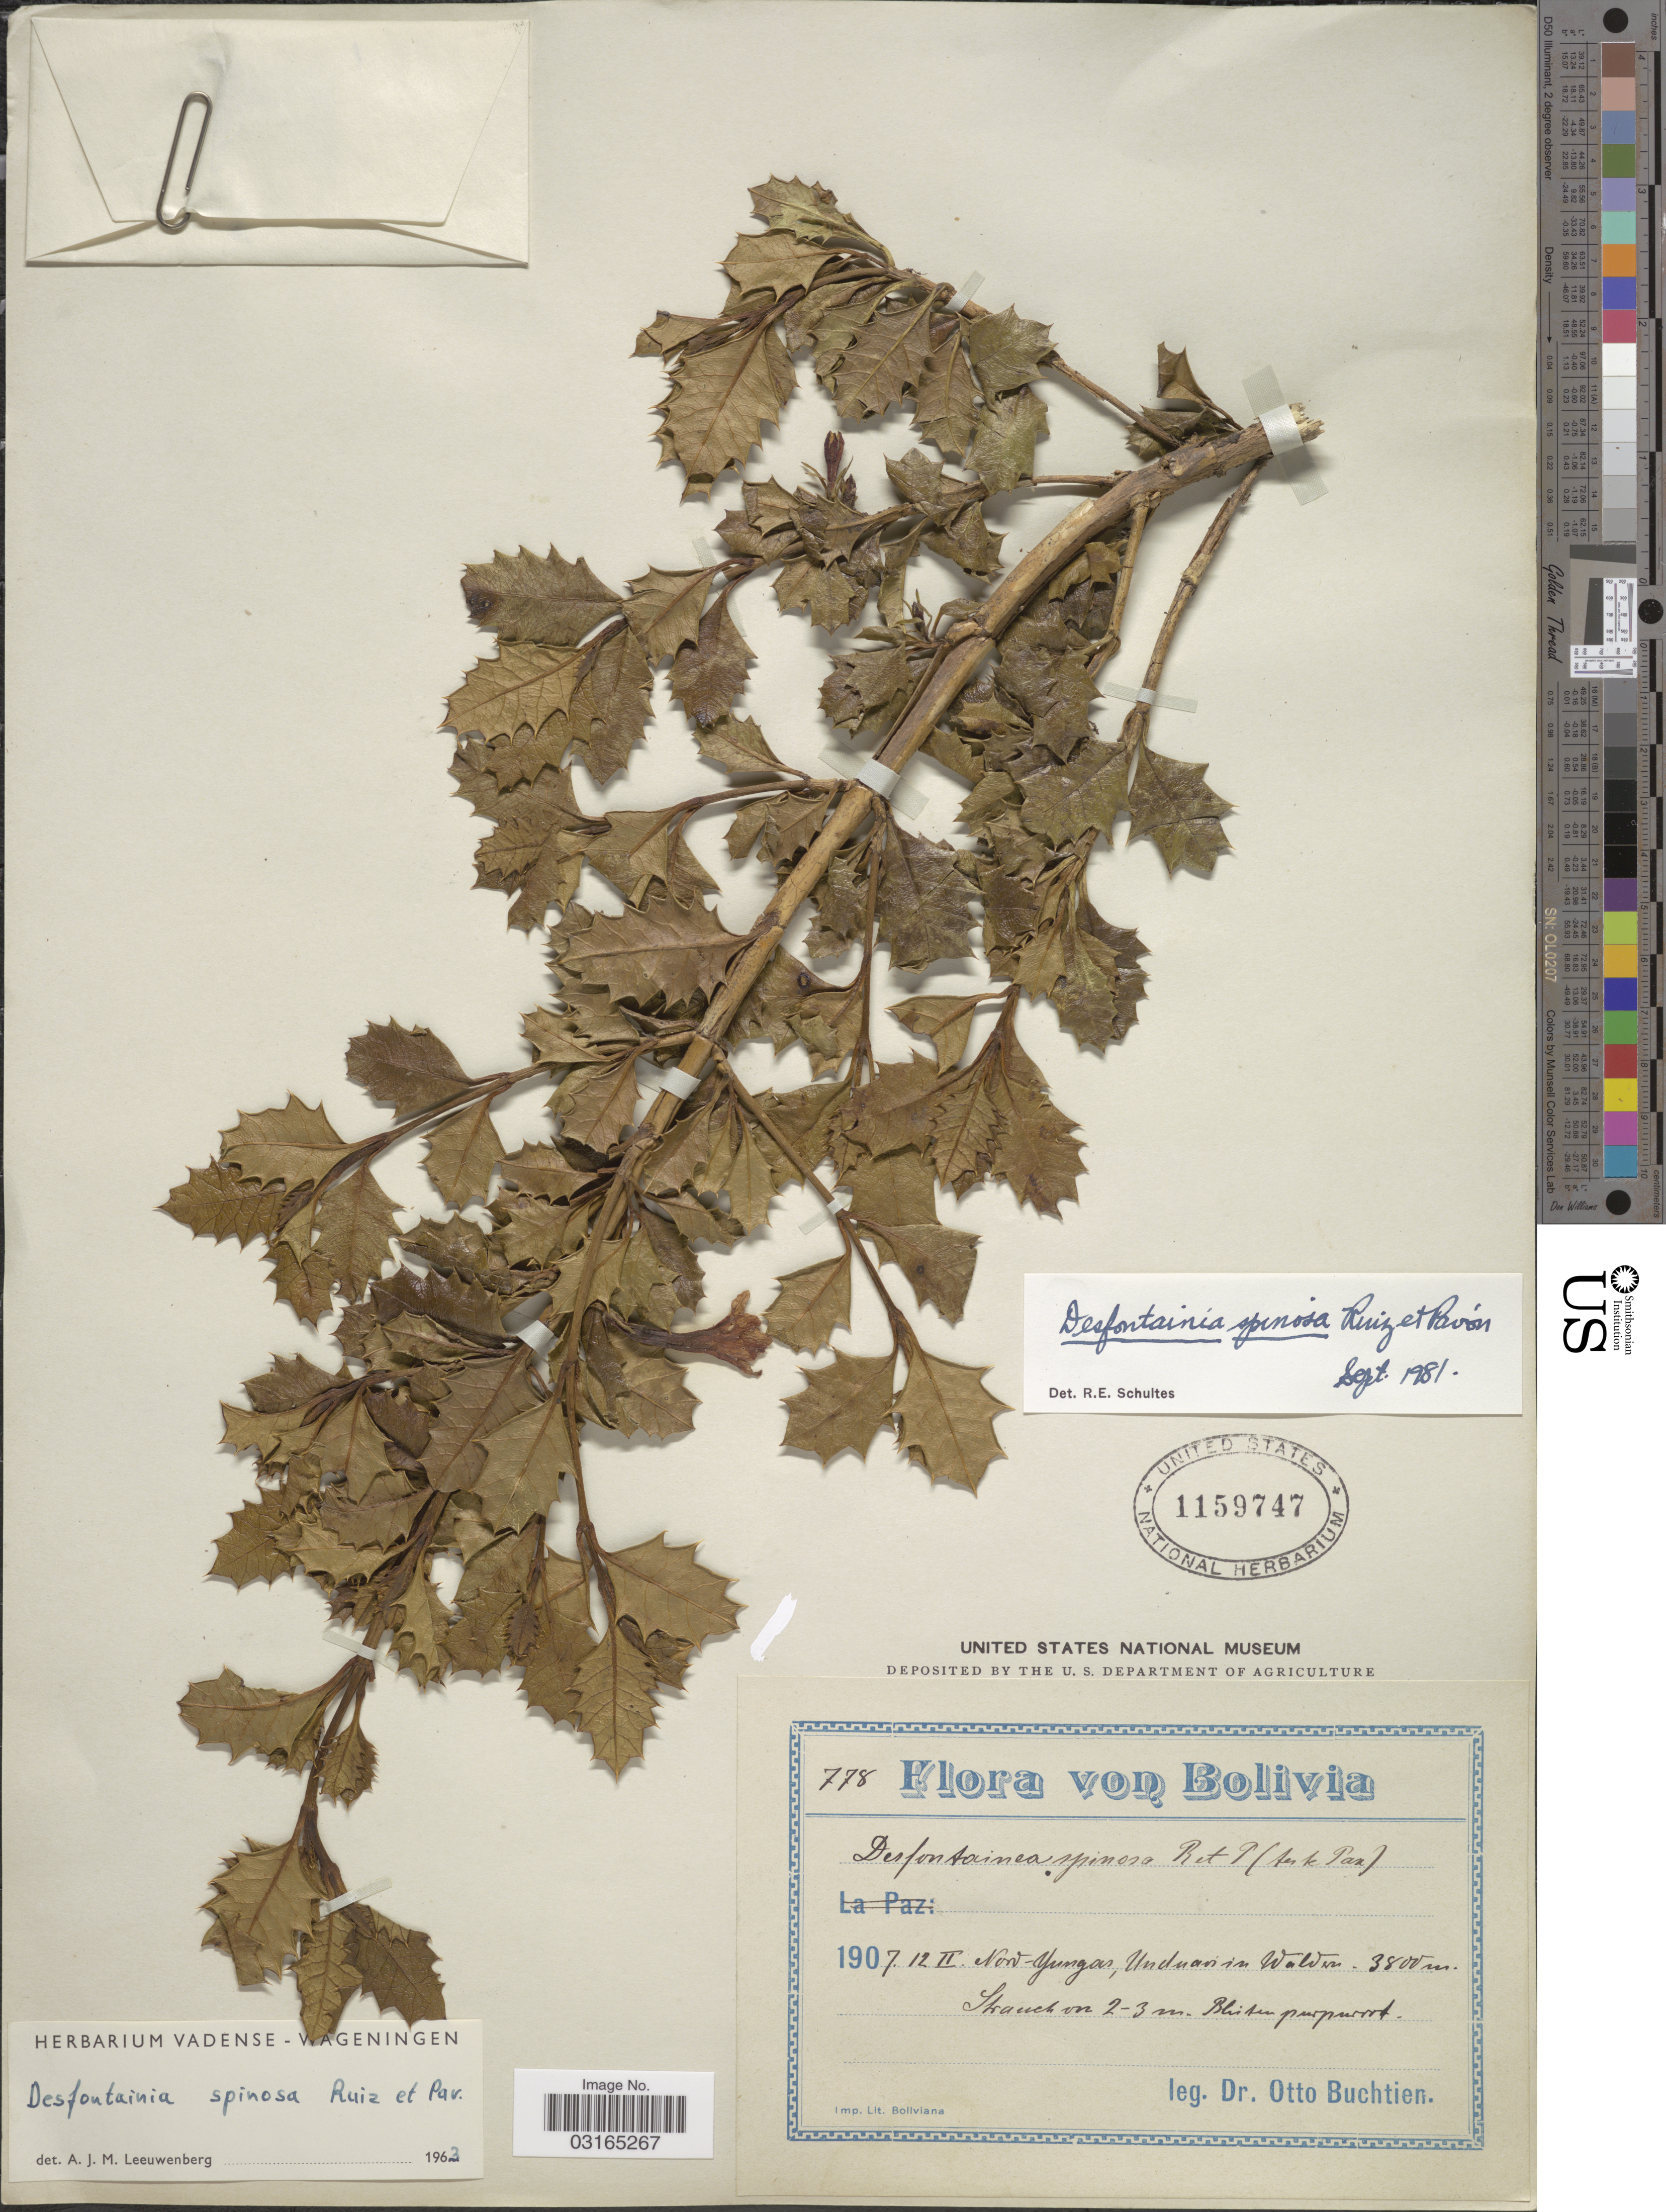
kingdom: Plantae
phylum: Tracheophyta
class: Magnoliopsida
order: Bruniales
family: Columelliaceae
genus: Desfontainia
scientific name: Desfontainia spinosa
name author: Ruiz & Pav.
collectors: O. Buchtien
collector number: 778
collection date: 1907-02-12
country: Bolivia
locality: Nord-Yungas, Unduavi in Waldern.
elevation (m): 3800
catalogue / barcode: US 1159747